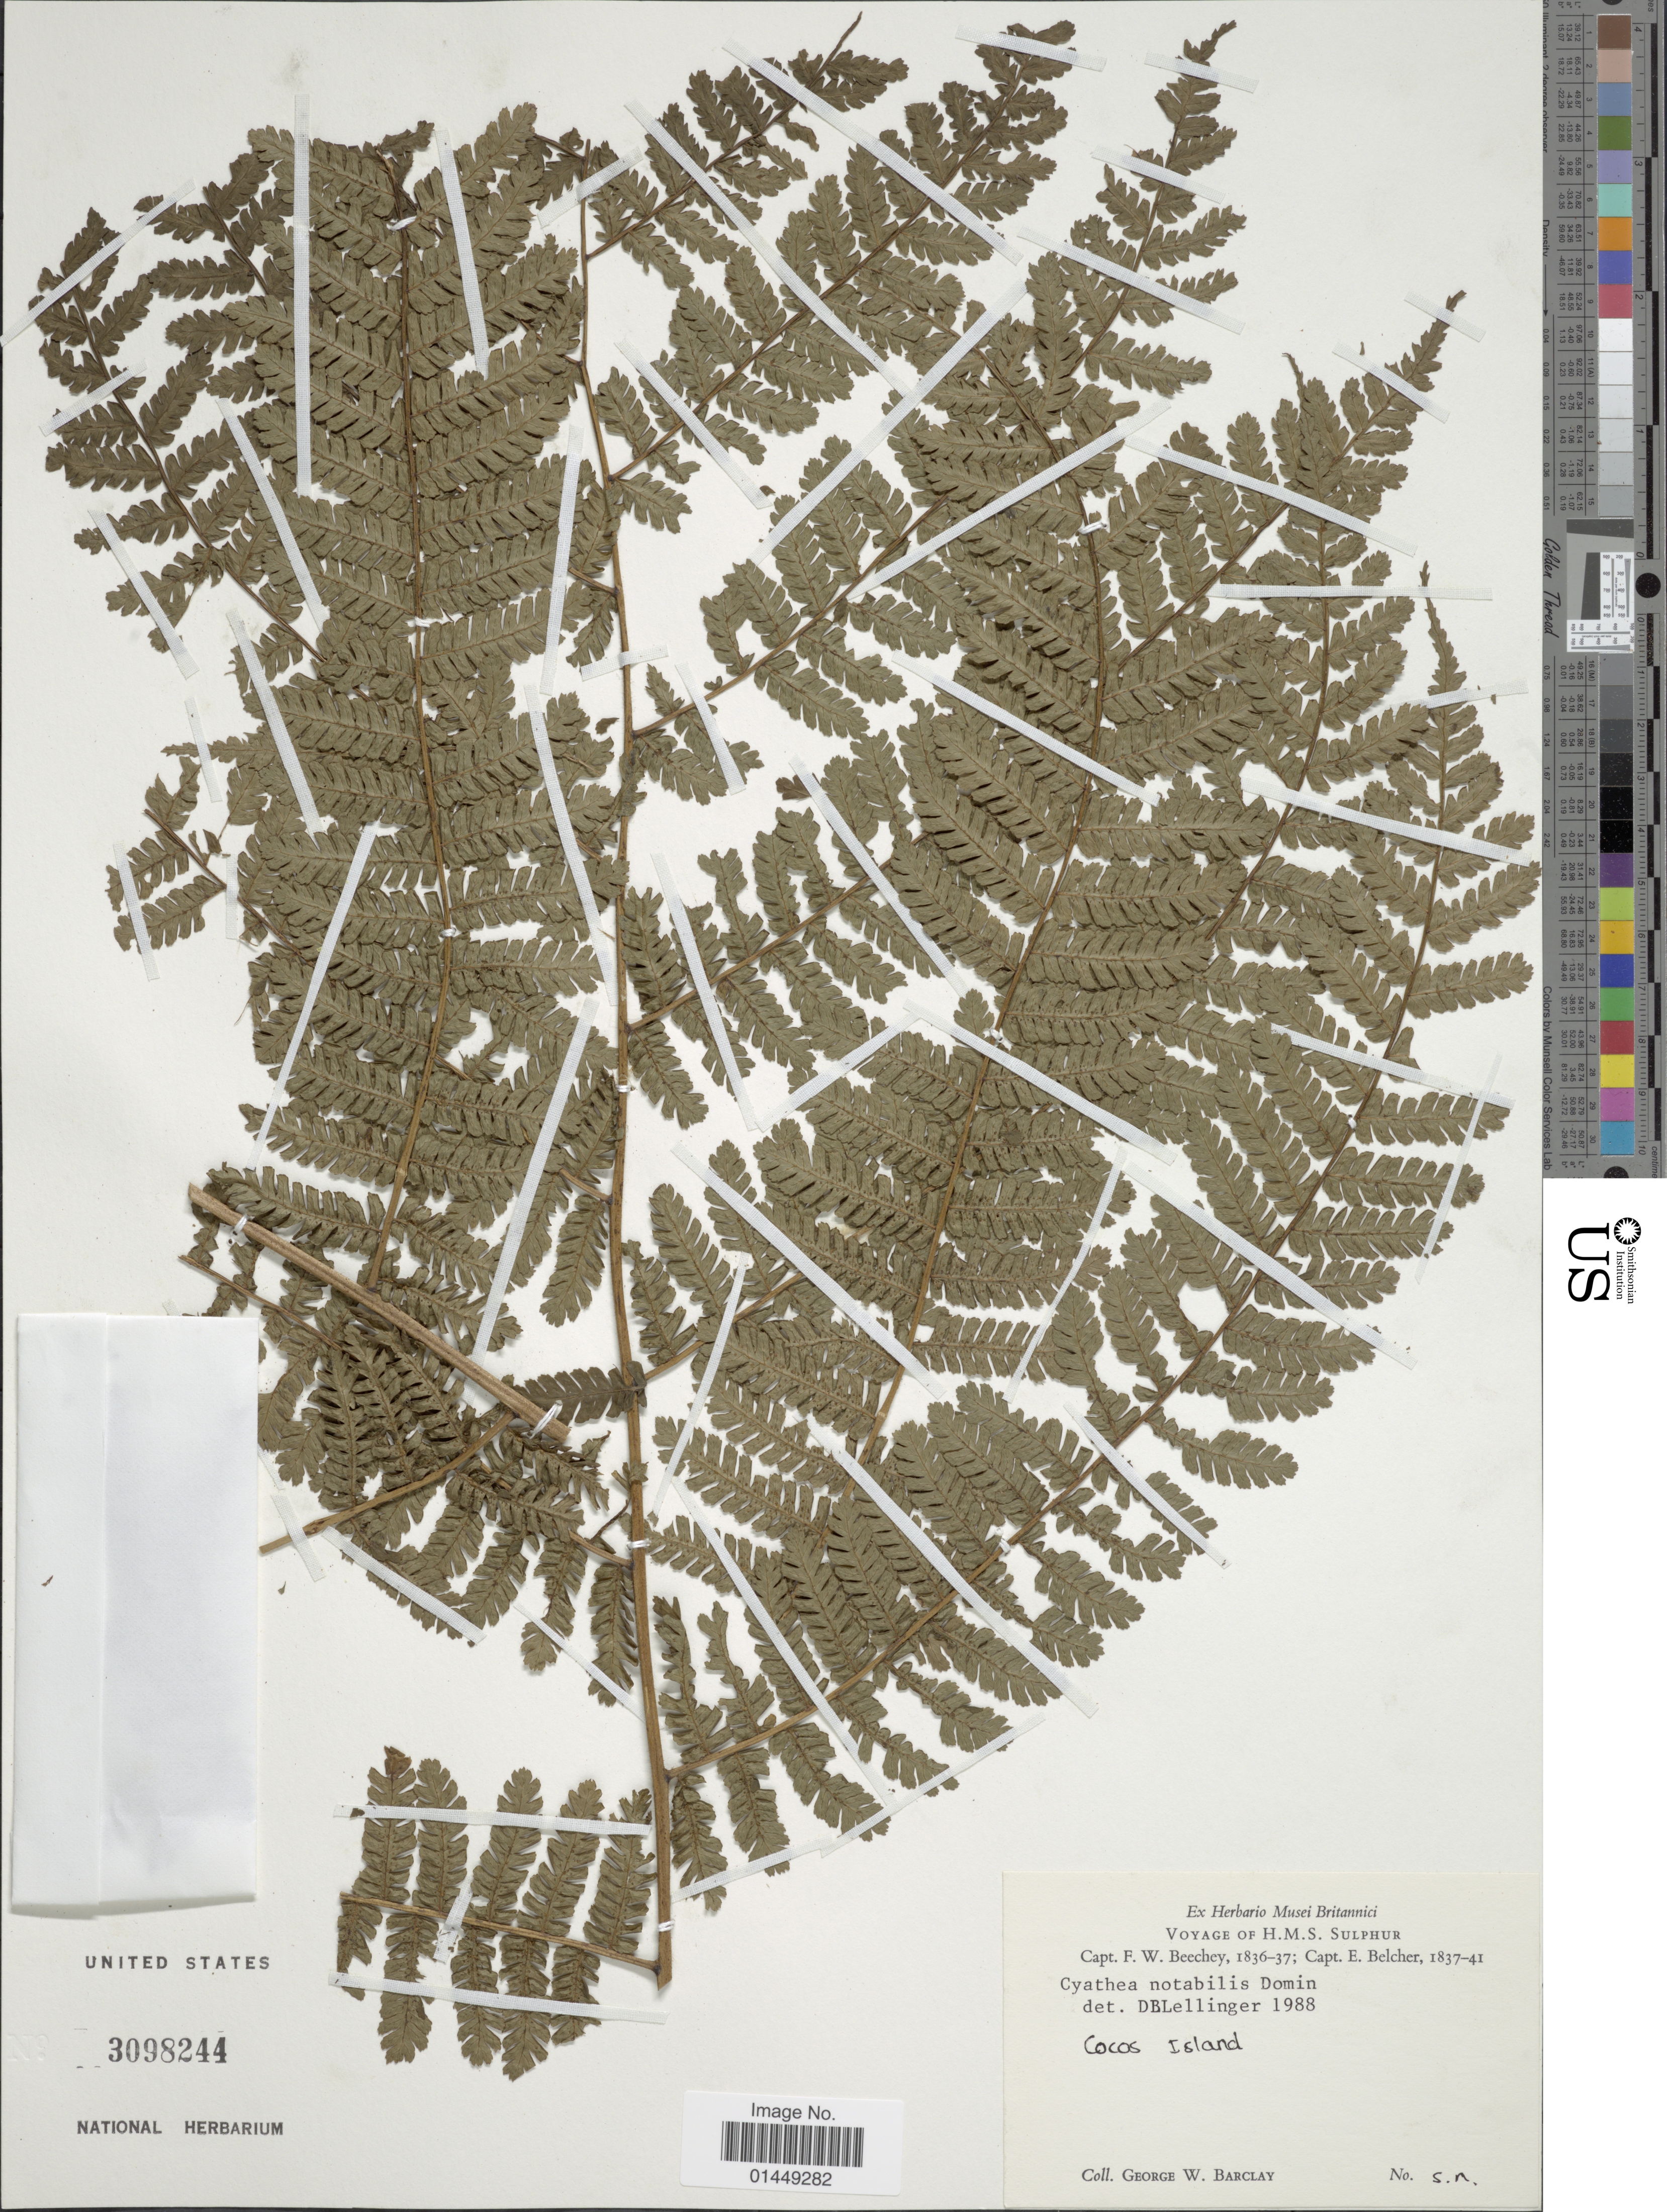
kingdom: Plantae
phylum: Tracheophyta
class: Polypodiopsida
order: Cyatheales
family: Cyatheaceae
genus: Cyathea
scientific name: Cyathea notabilis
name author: Domin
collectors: G. W. Barclay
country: Costa Rica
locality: Cocos Island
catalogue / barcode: US 3098244